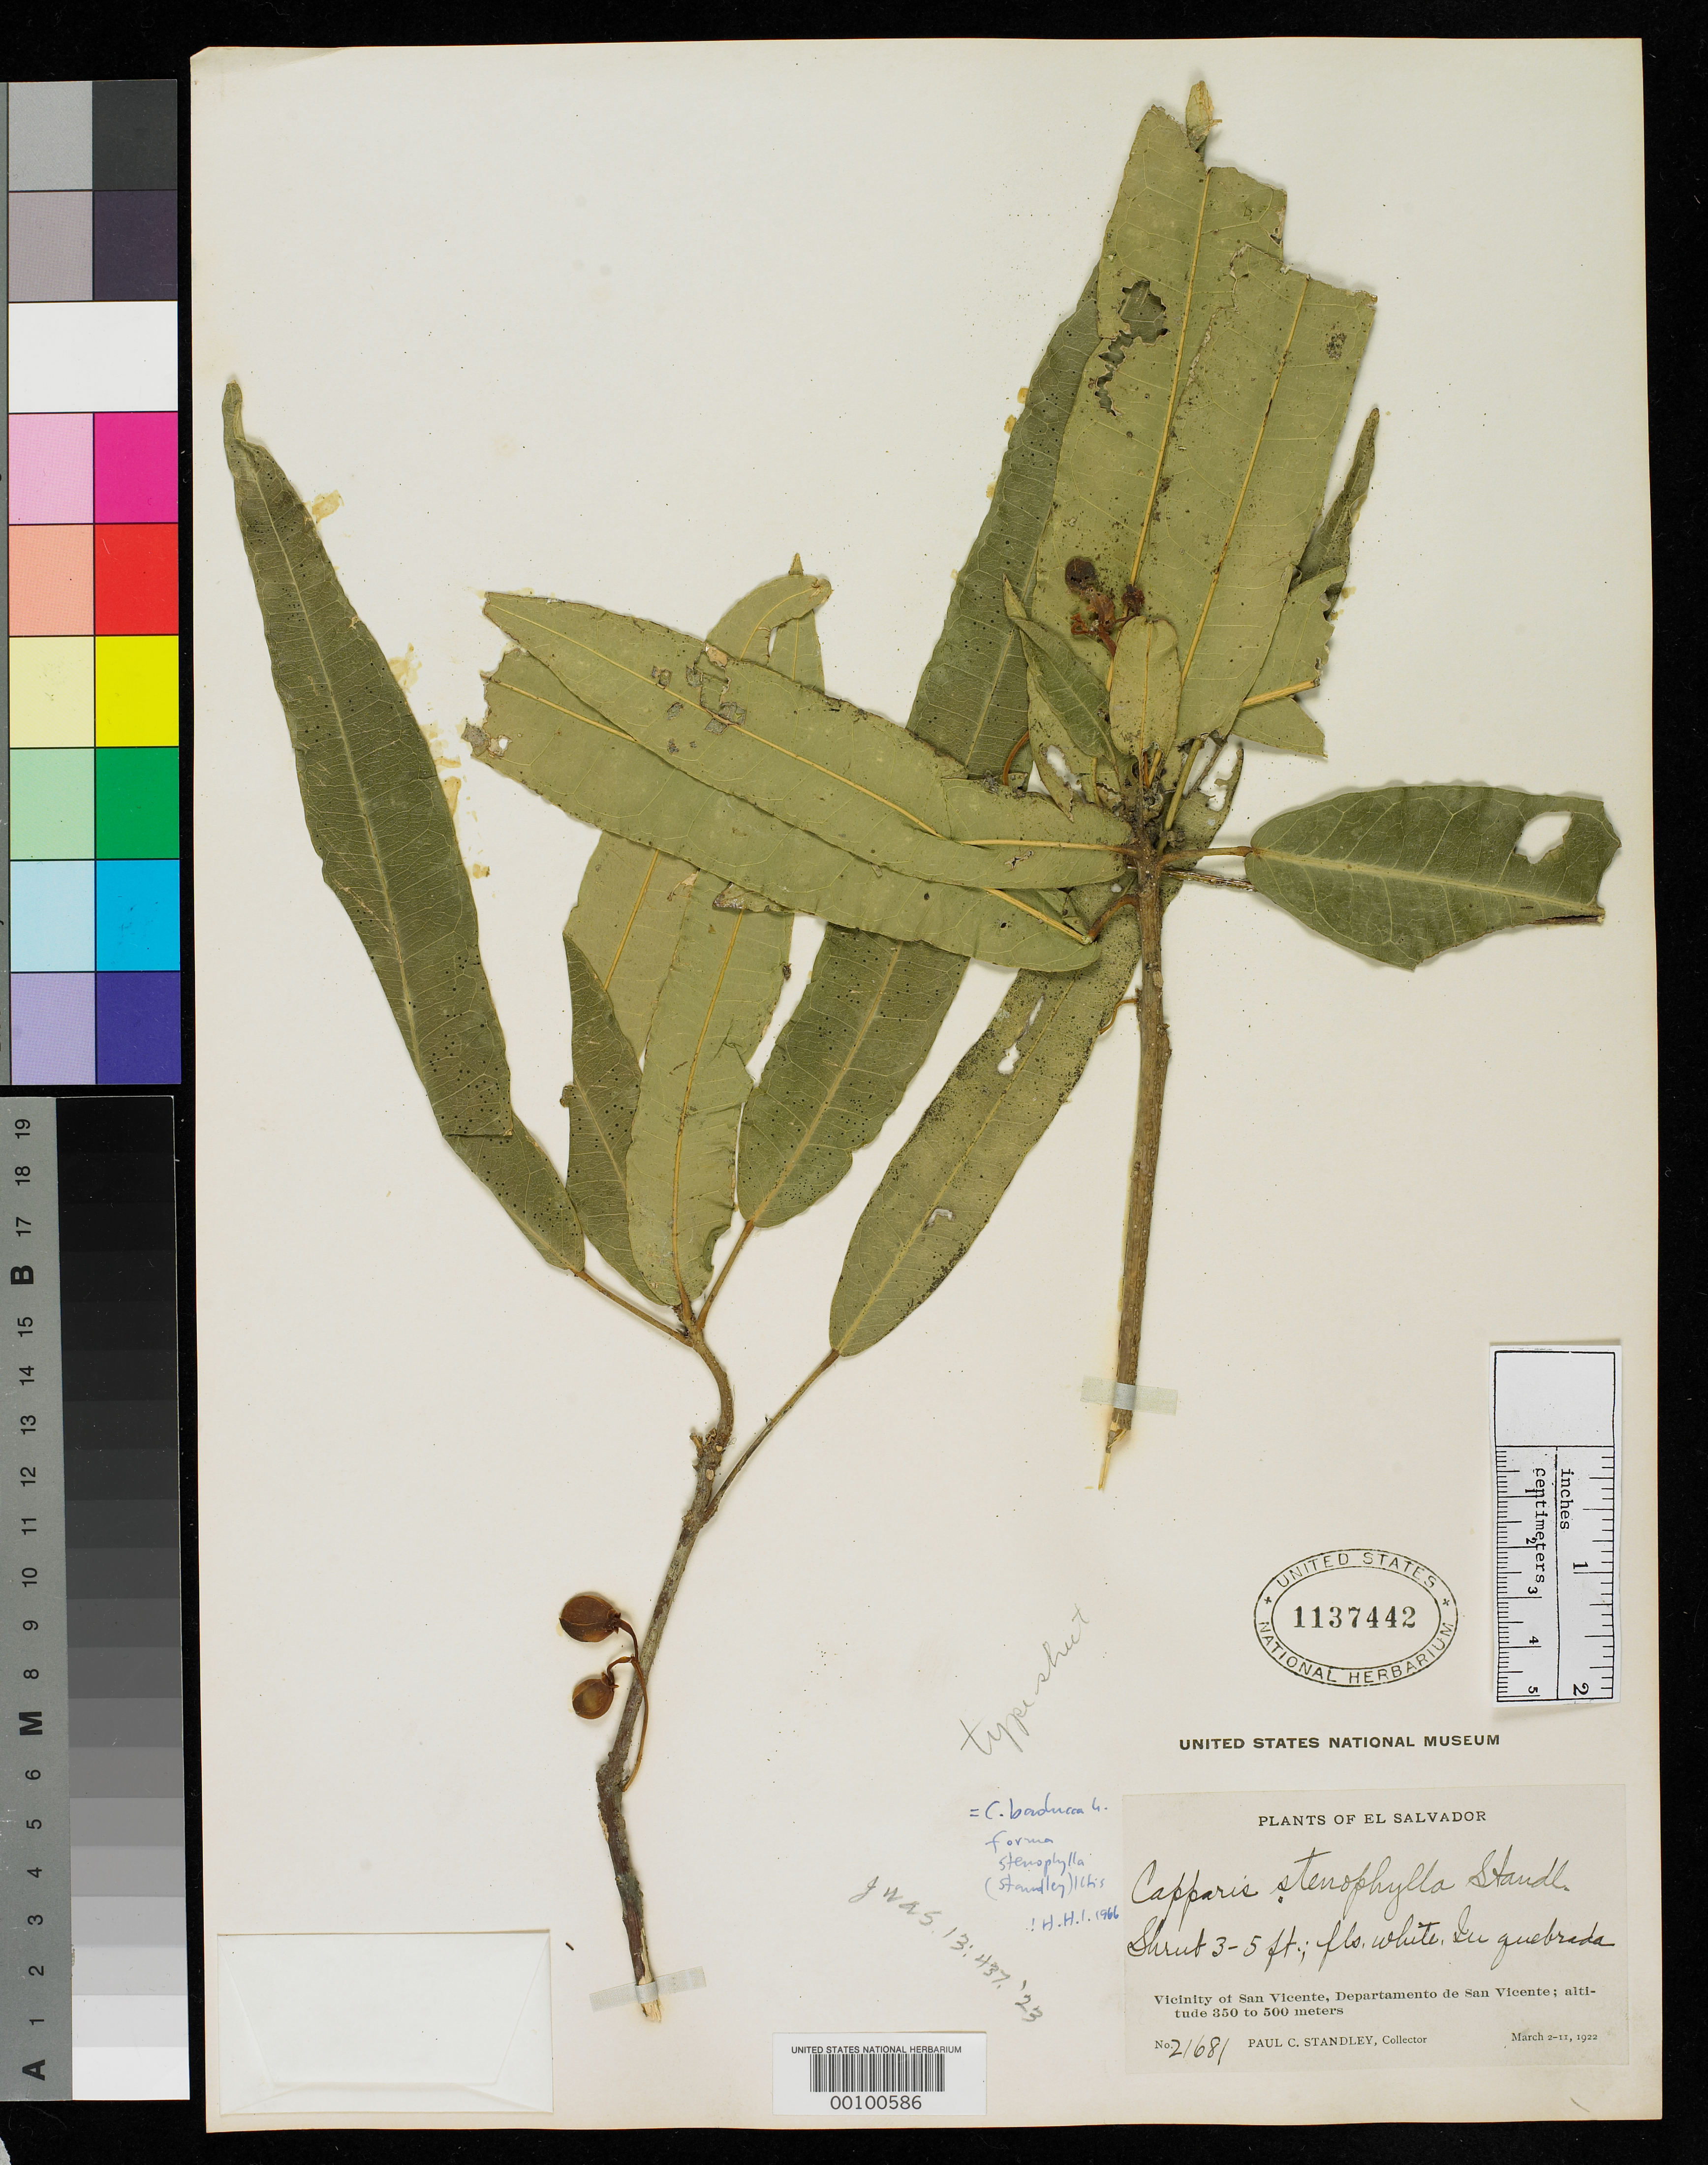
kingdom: Plantae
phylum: Tracheophyta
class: Magnoliopsida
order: Brassicales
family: Capparaceae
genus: Capparis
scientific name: Capparis stenophylla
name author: Standl.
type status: Holotype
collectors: P. C. Standley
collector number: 21681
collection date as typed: Mar 1922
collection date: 1922-03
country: El Salvador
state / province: San Vincente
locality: Quebrada near San Vicente.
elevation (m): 500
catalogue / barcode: US 1137442